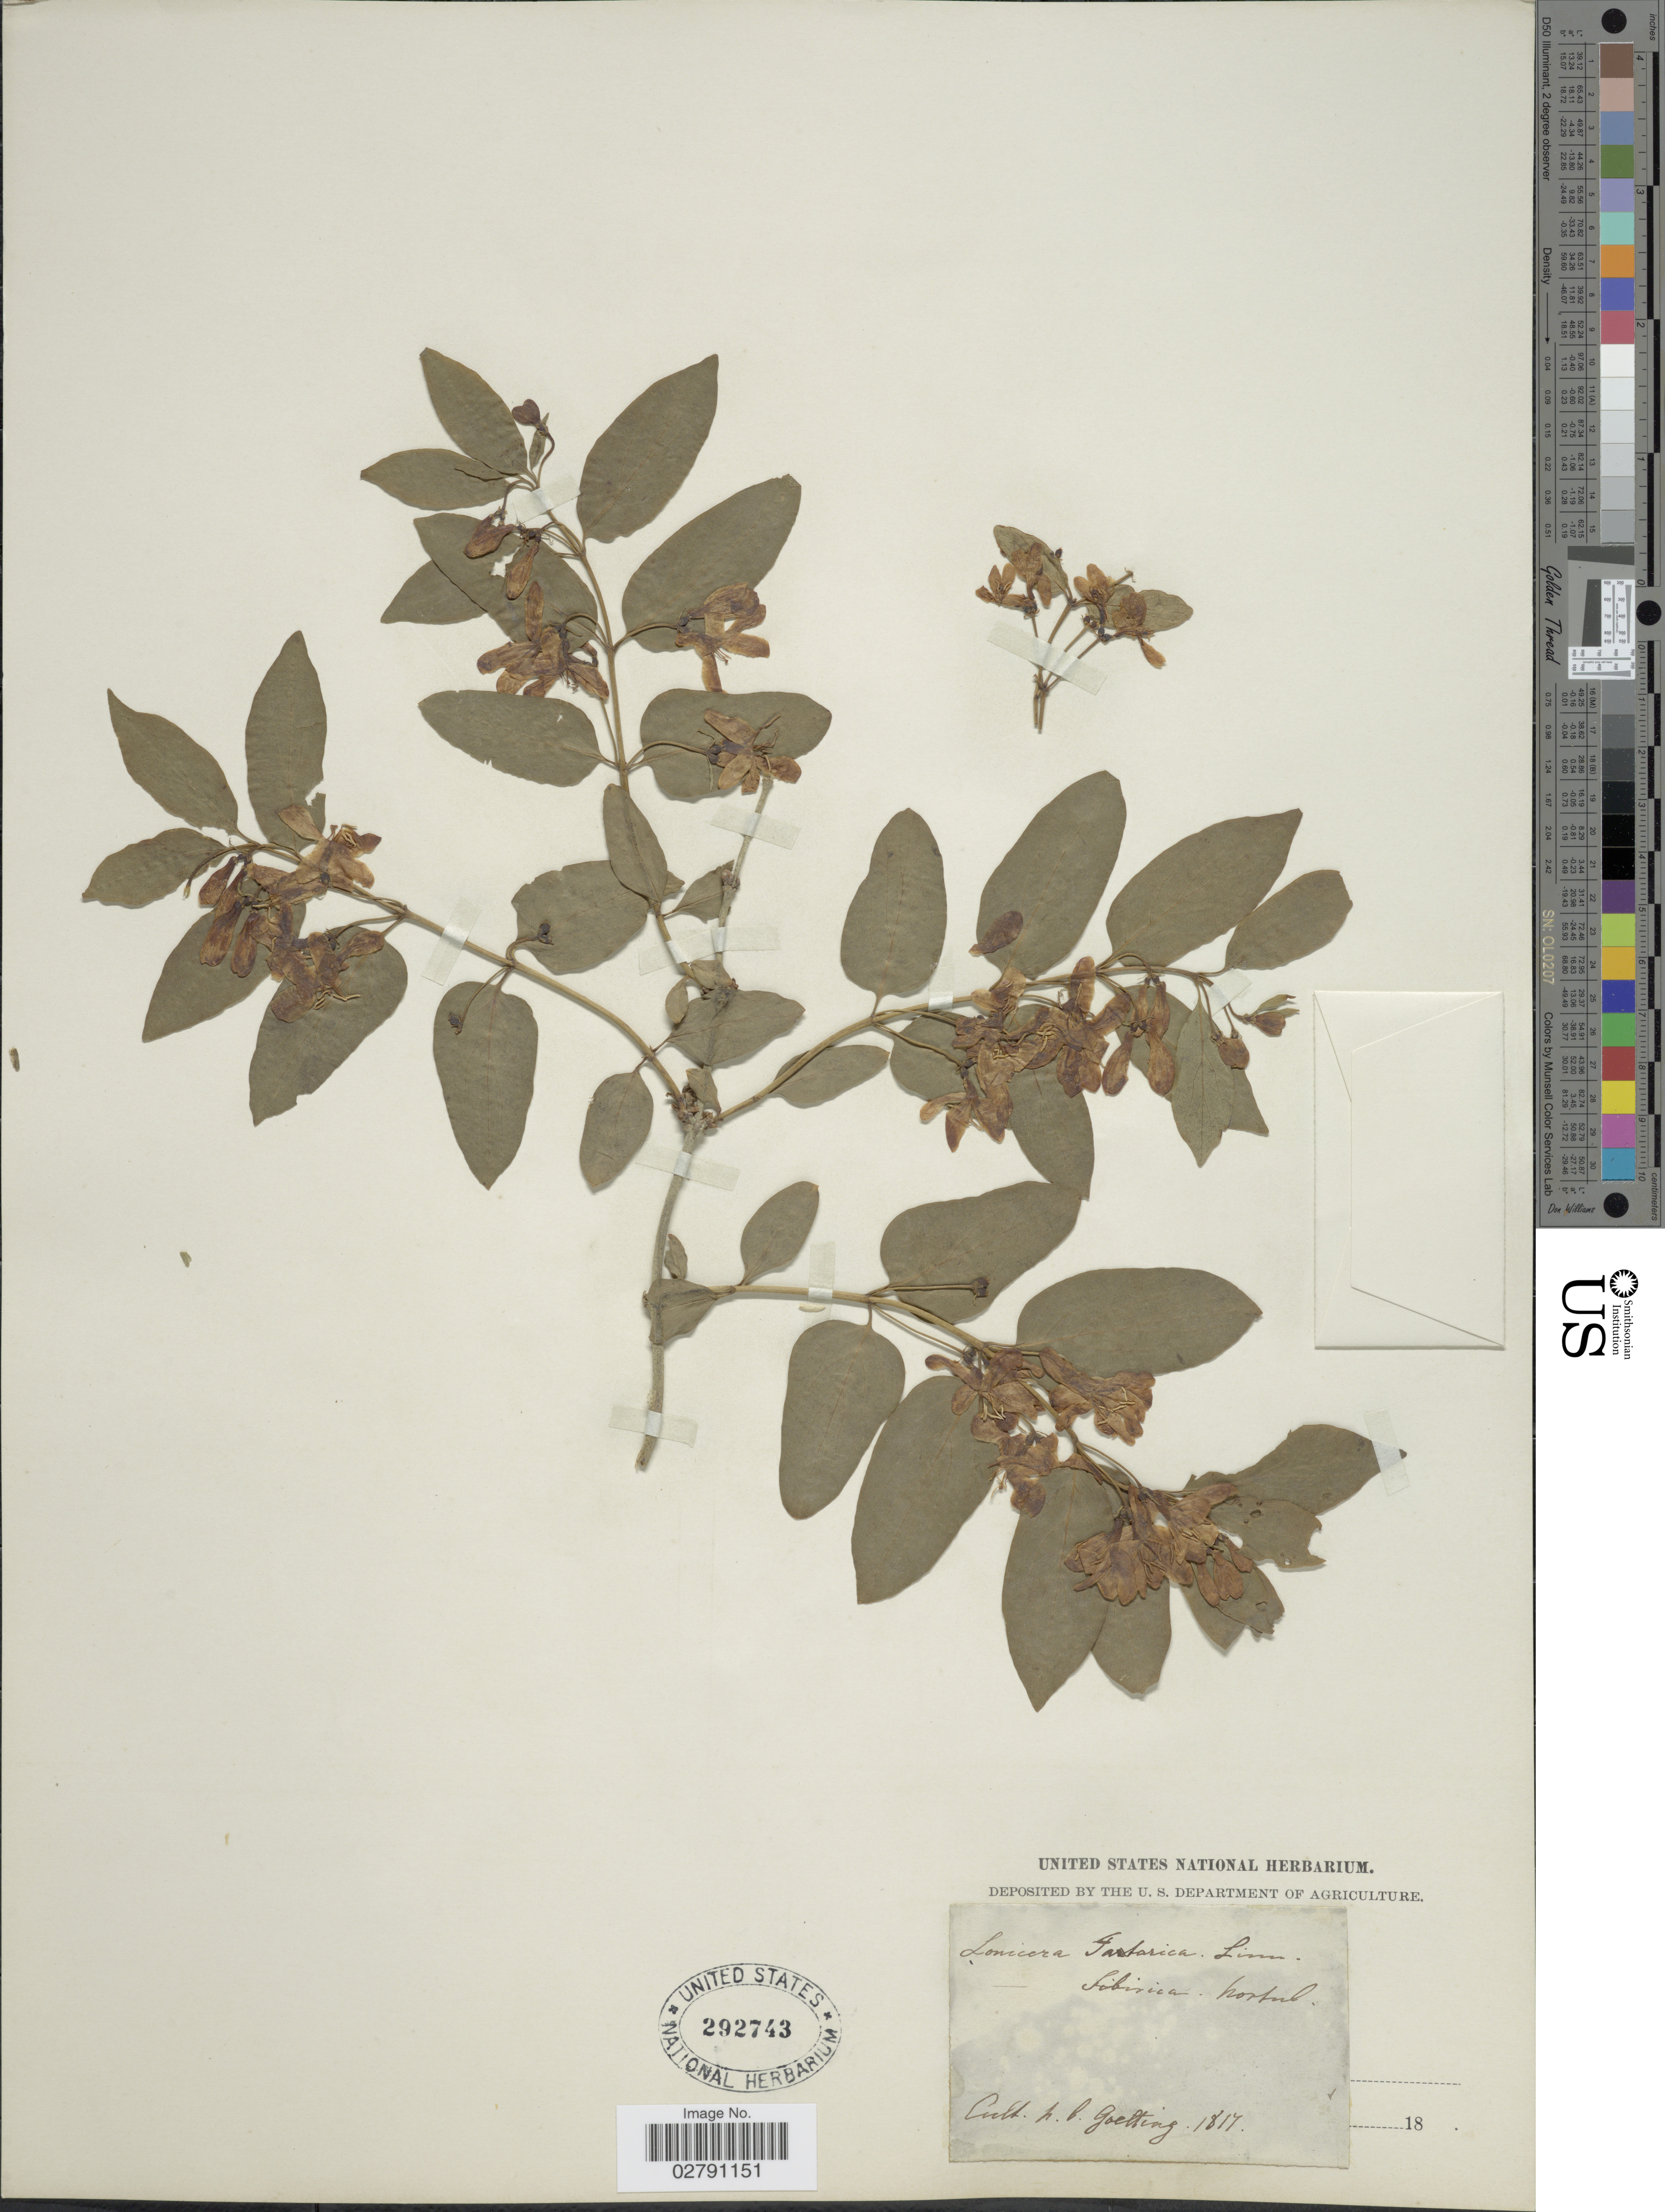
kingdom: Plantae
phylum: Tracheophyta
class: Magnoliopsida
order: Dipsacales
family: Caprifoliaceae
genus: Lonicera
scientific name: Lonicera tatarica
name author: L.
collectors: ex herb. United States National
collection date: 1817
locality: Cult. h.b. Goetting.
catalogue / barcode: US 292743